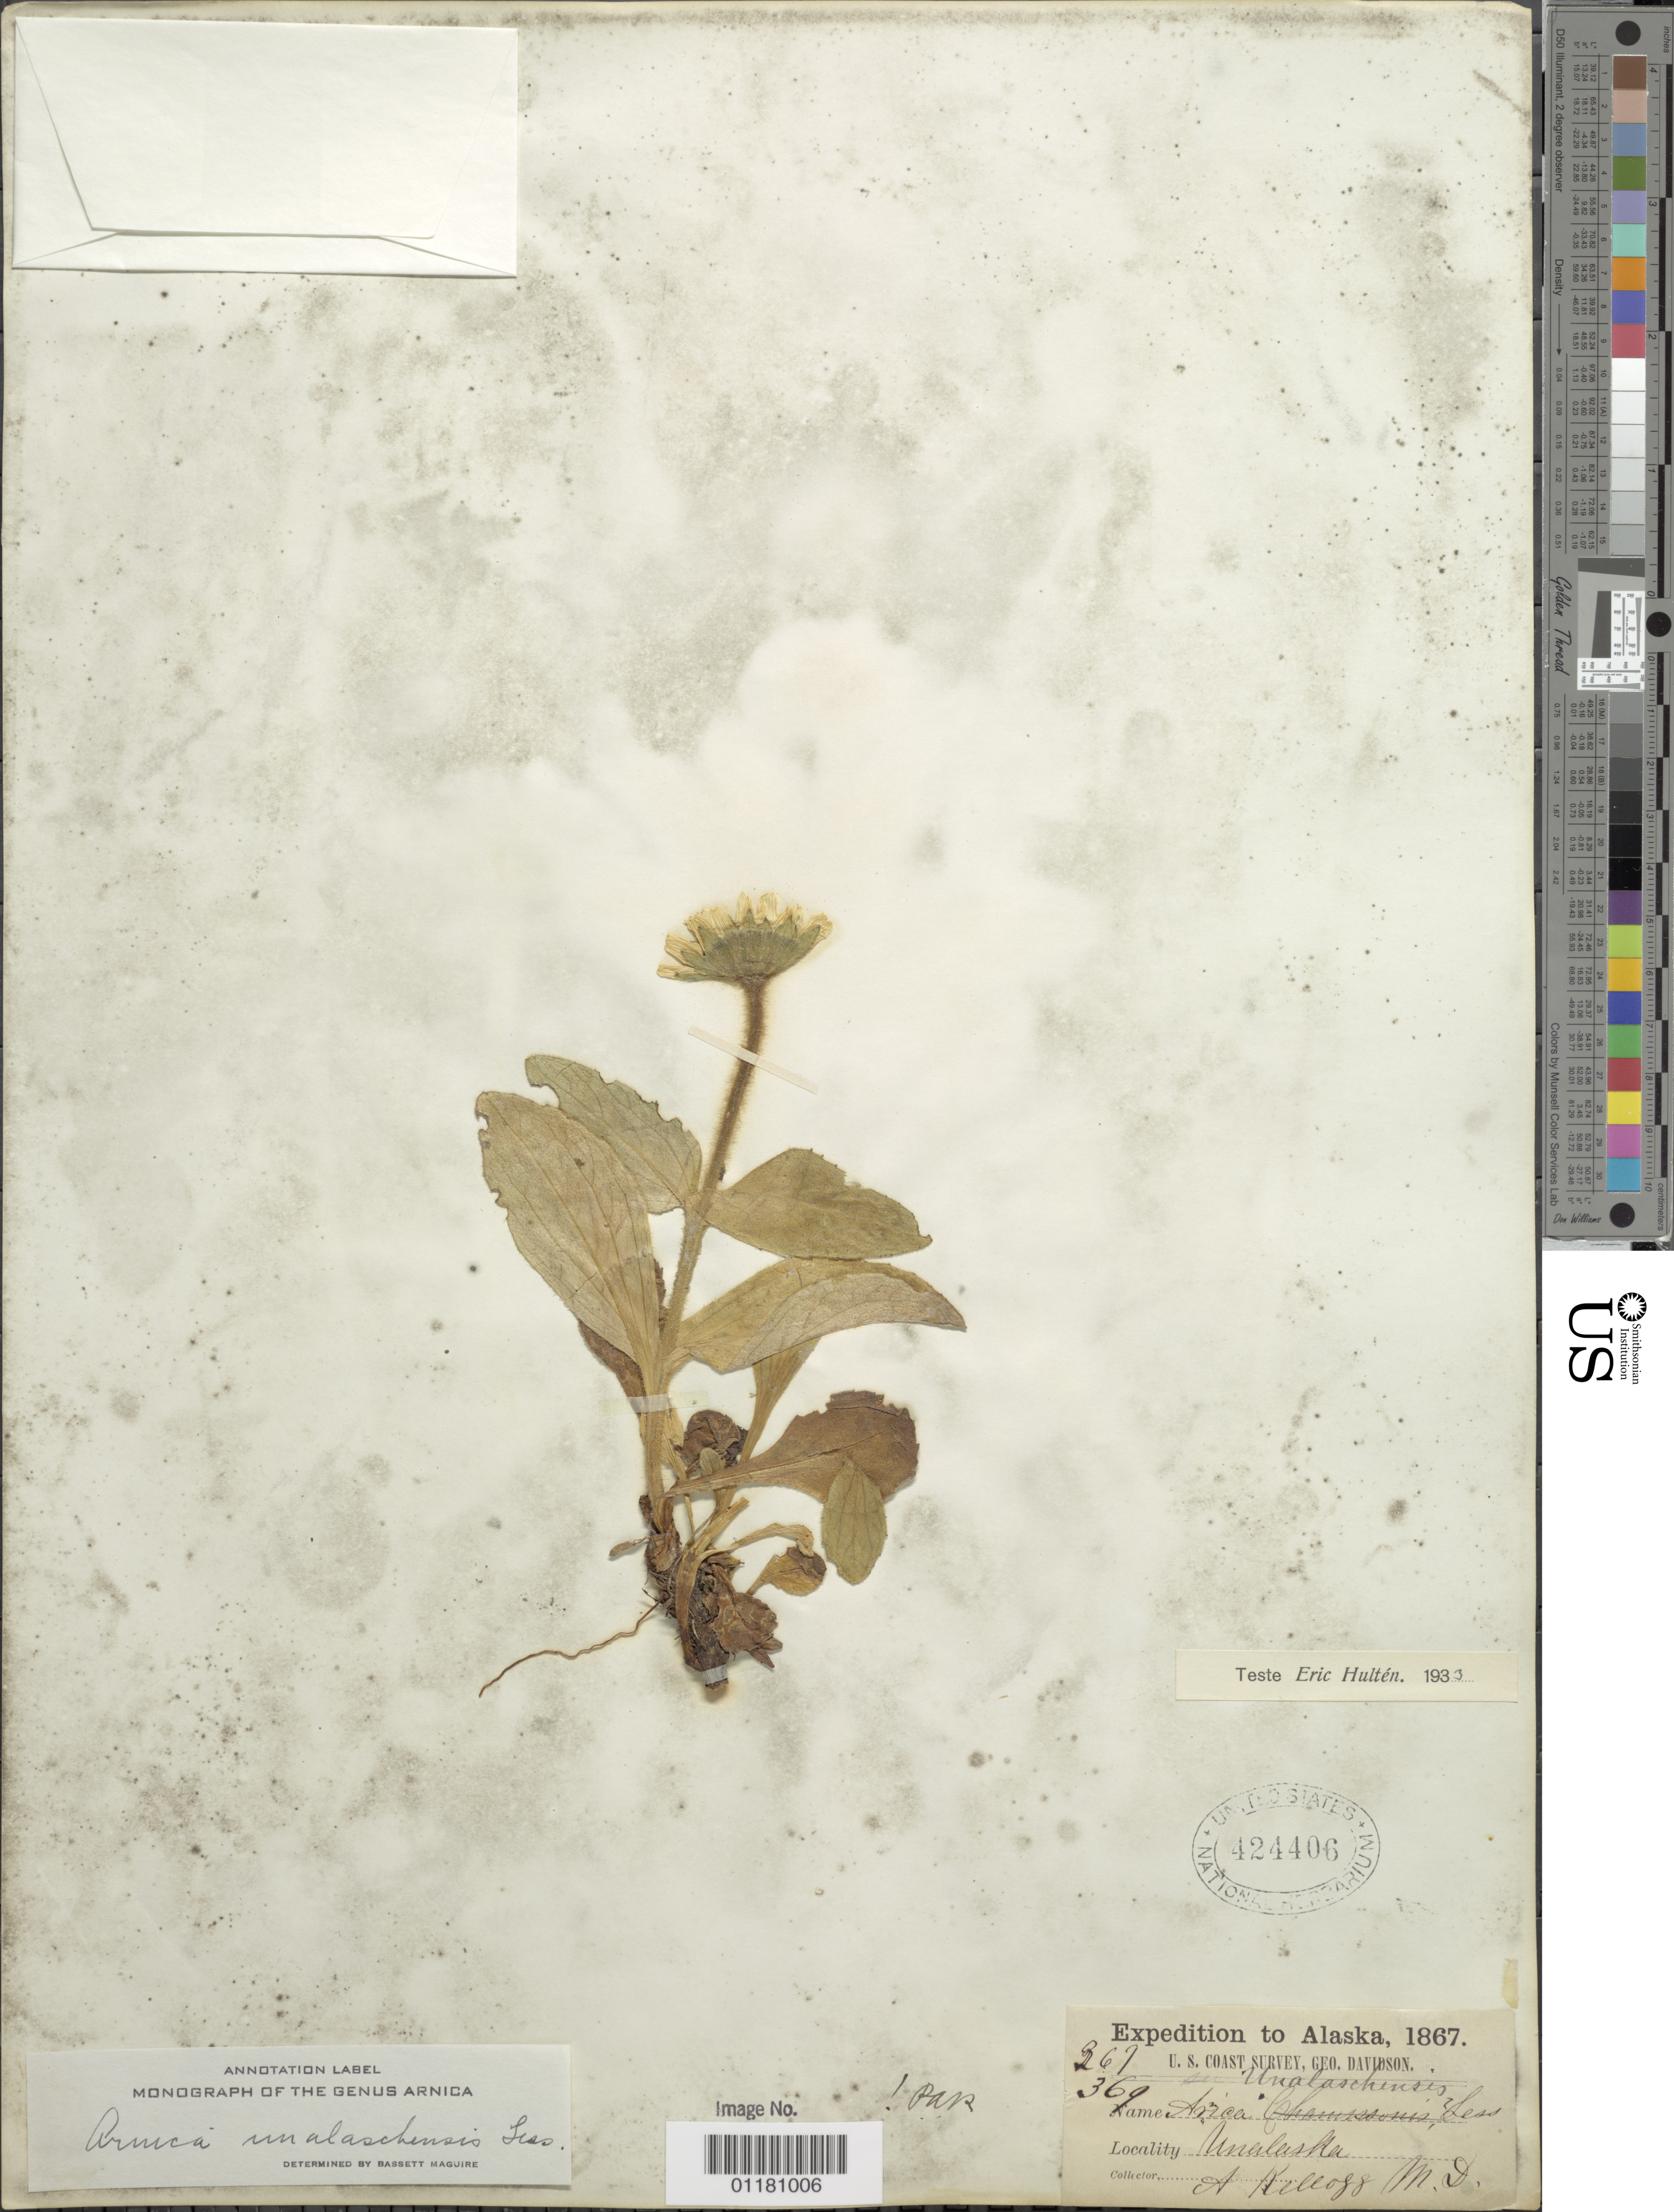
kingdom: Plantae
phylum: Tracheophyta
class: Magnoliopsida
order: Asterales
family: Asteraceae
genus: Arnica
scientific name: Arnica unalashcensis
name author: Less.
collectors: A. Kellogg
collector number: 267; 369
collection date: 1867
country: United States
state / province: Alaska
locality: Unalaska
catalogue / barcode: US 424406